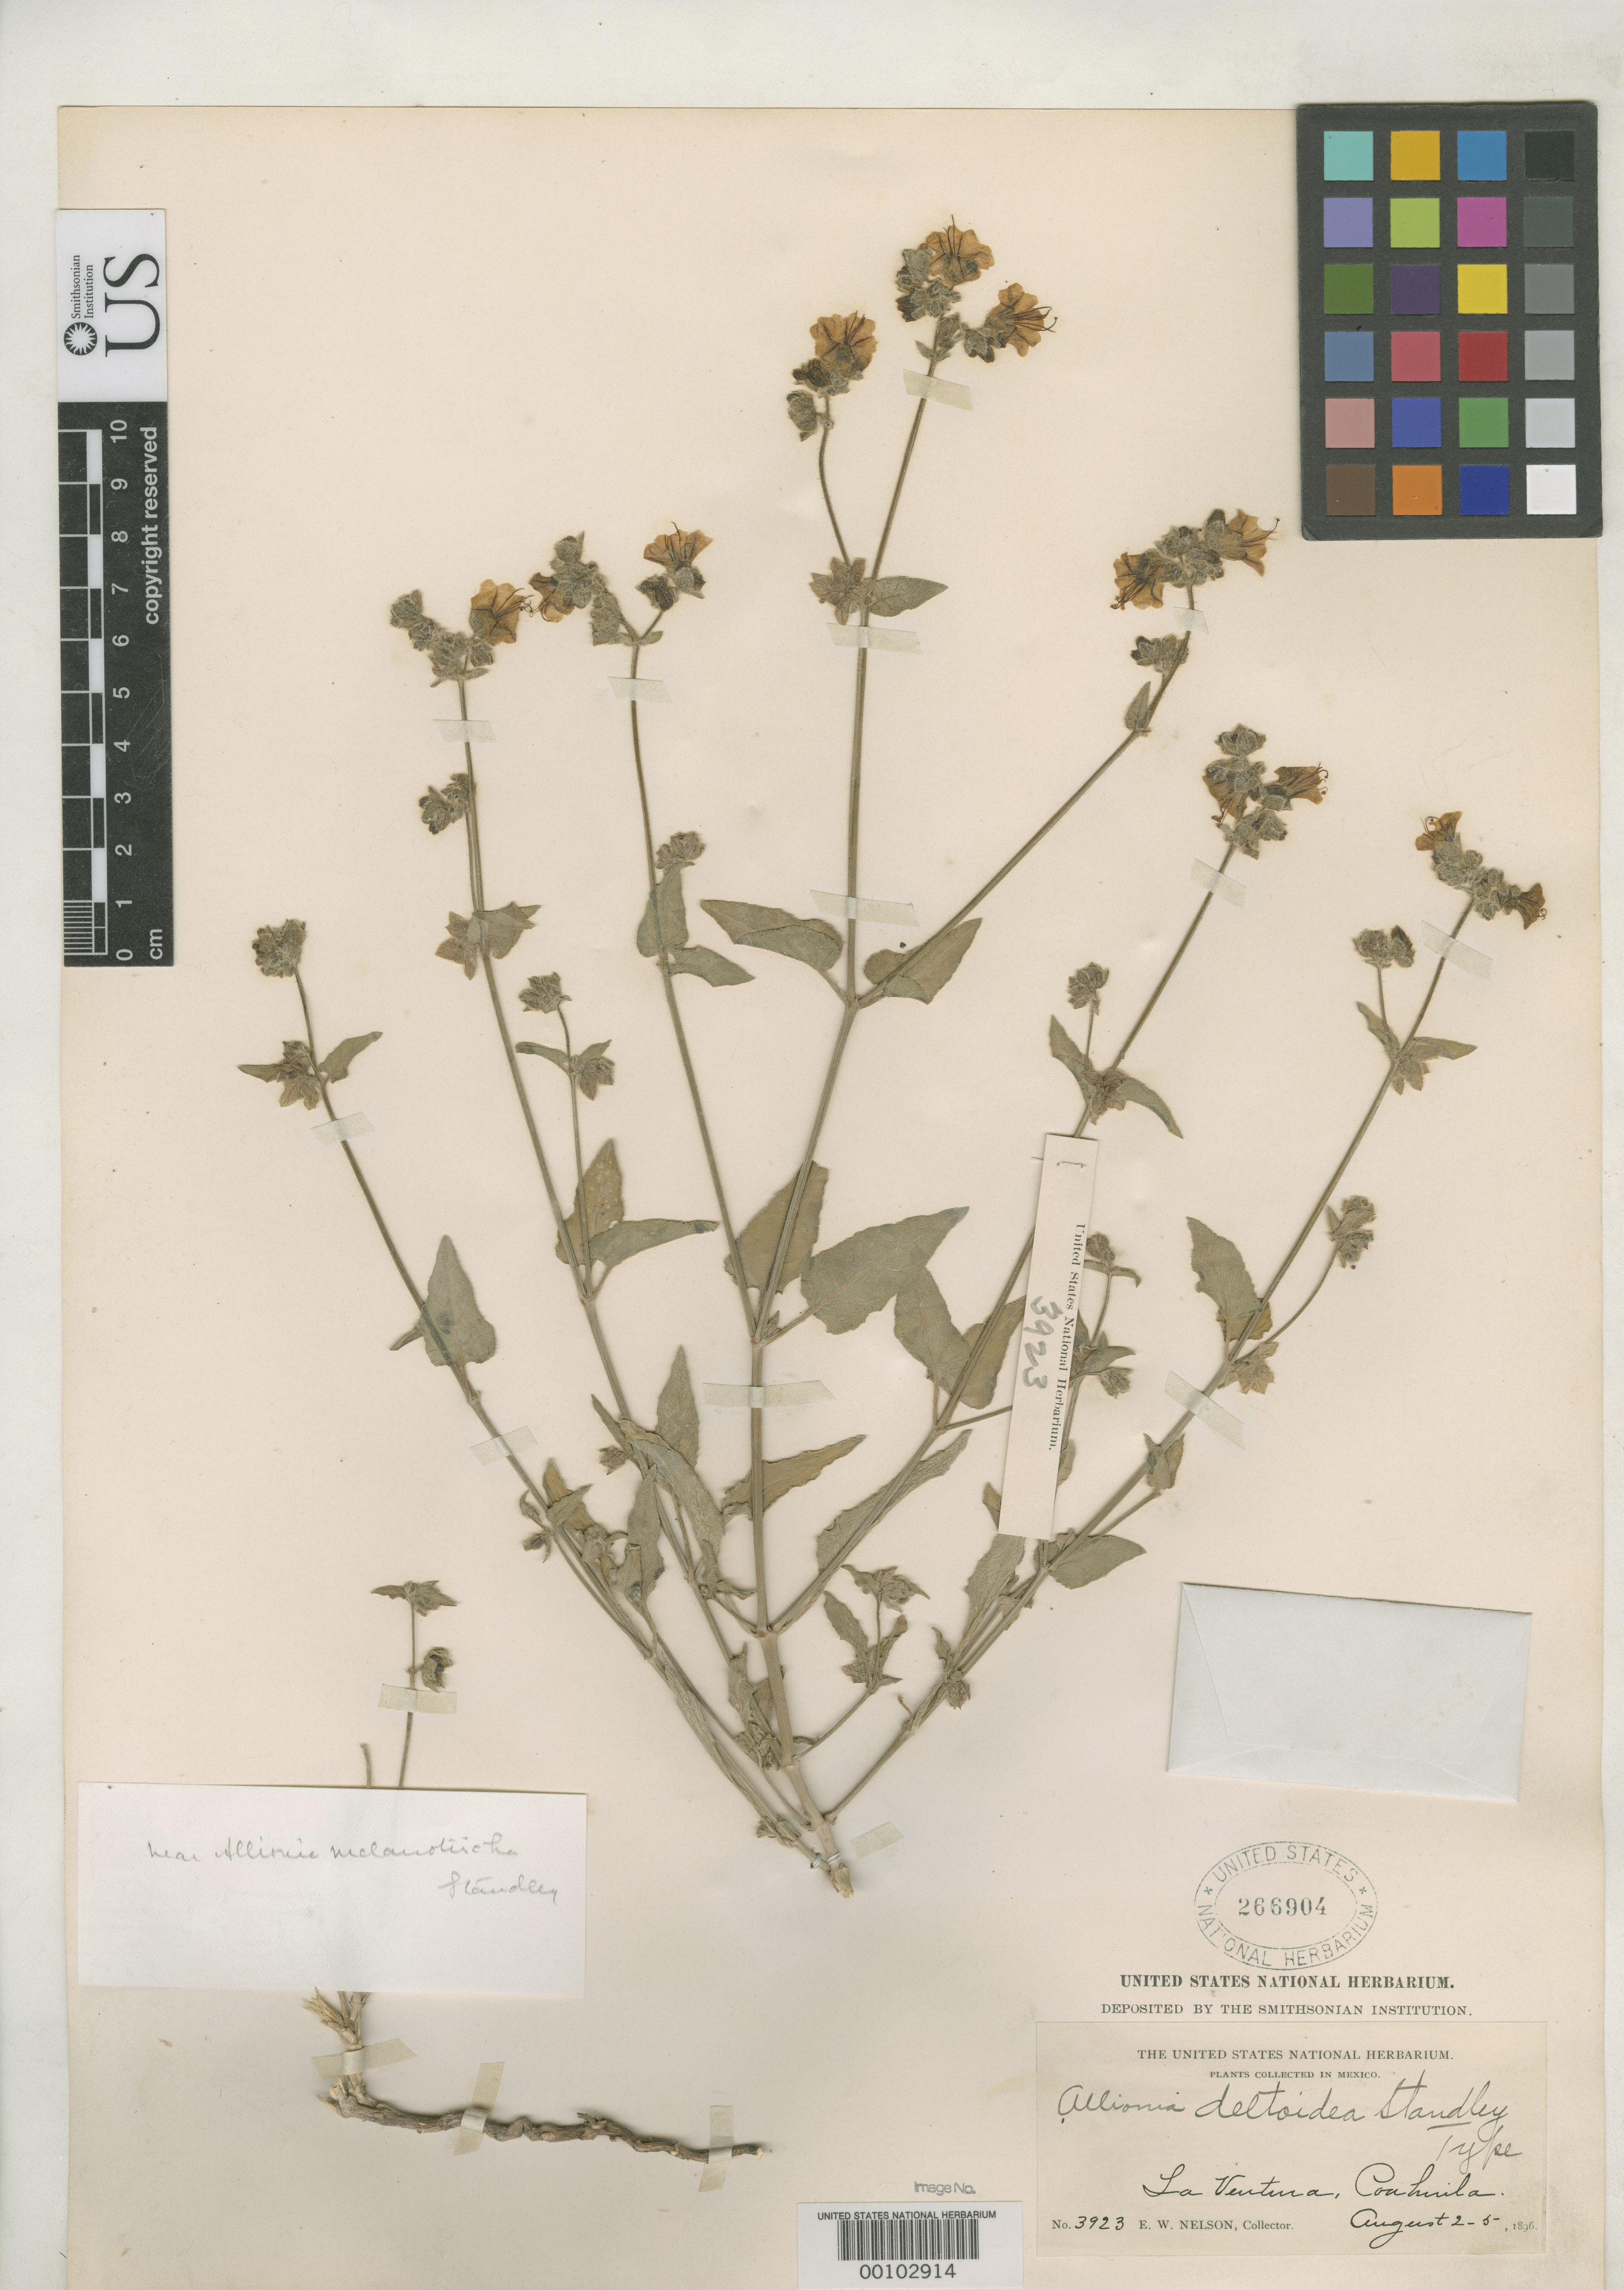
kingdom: Plantae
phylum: Tracheophyta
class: Magnoliopsida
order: Caryophyllales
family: Nyctaginaceae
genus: Allionia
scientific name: Allionia deltoidea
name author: Standl.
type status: Holotype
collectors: E. W. Nelson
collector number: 3923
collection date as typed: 02 Aug 1896 to 05 Aug 1896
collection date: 1896-08-02/1896-08-05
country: Mexico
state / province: Coahuila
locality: La Ventura.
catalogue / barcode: US 266904